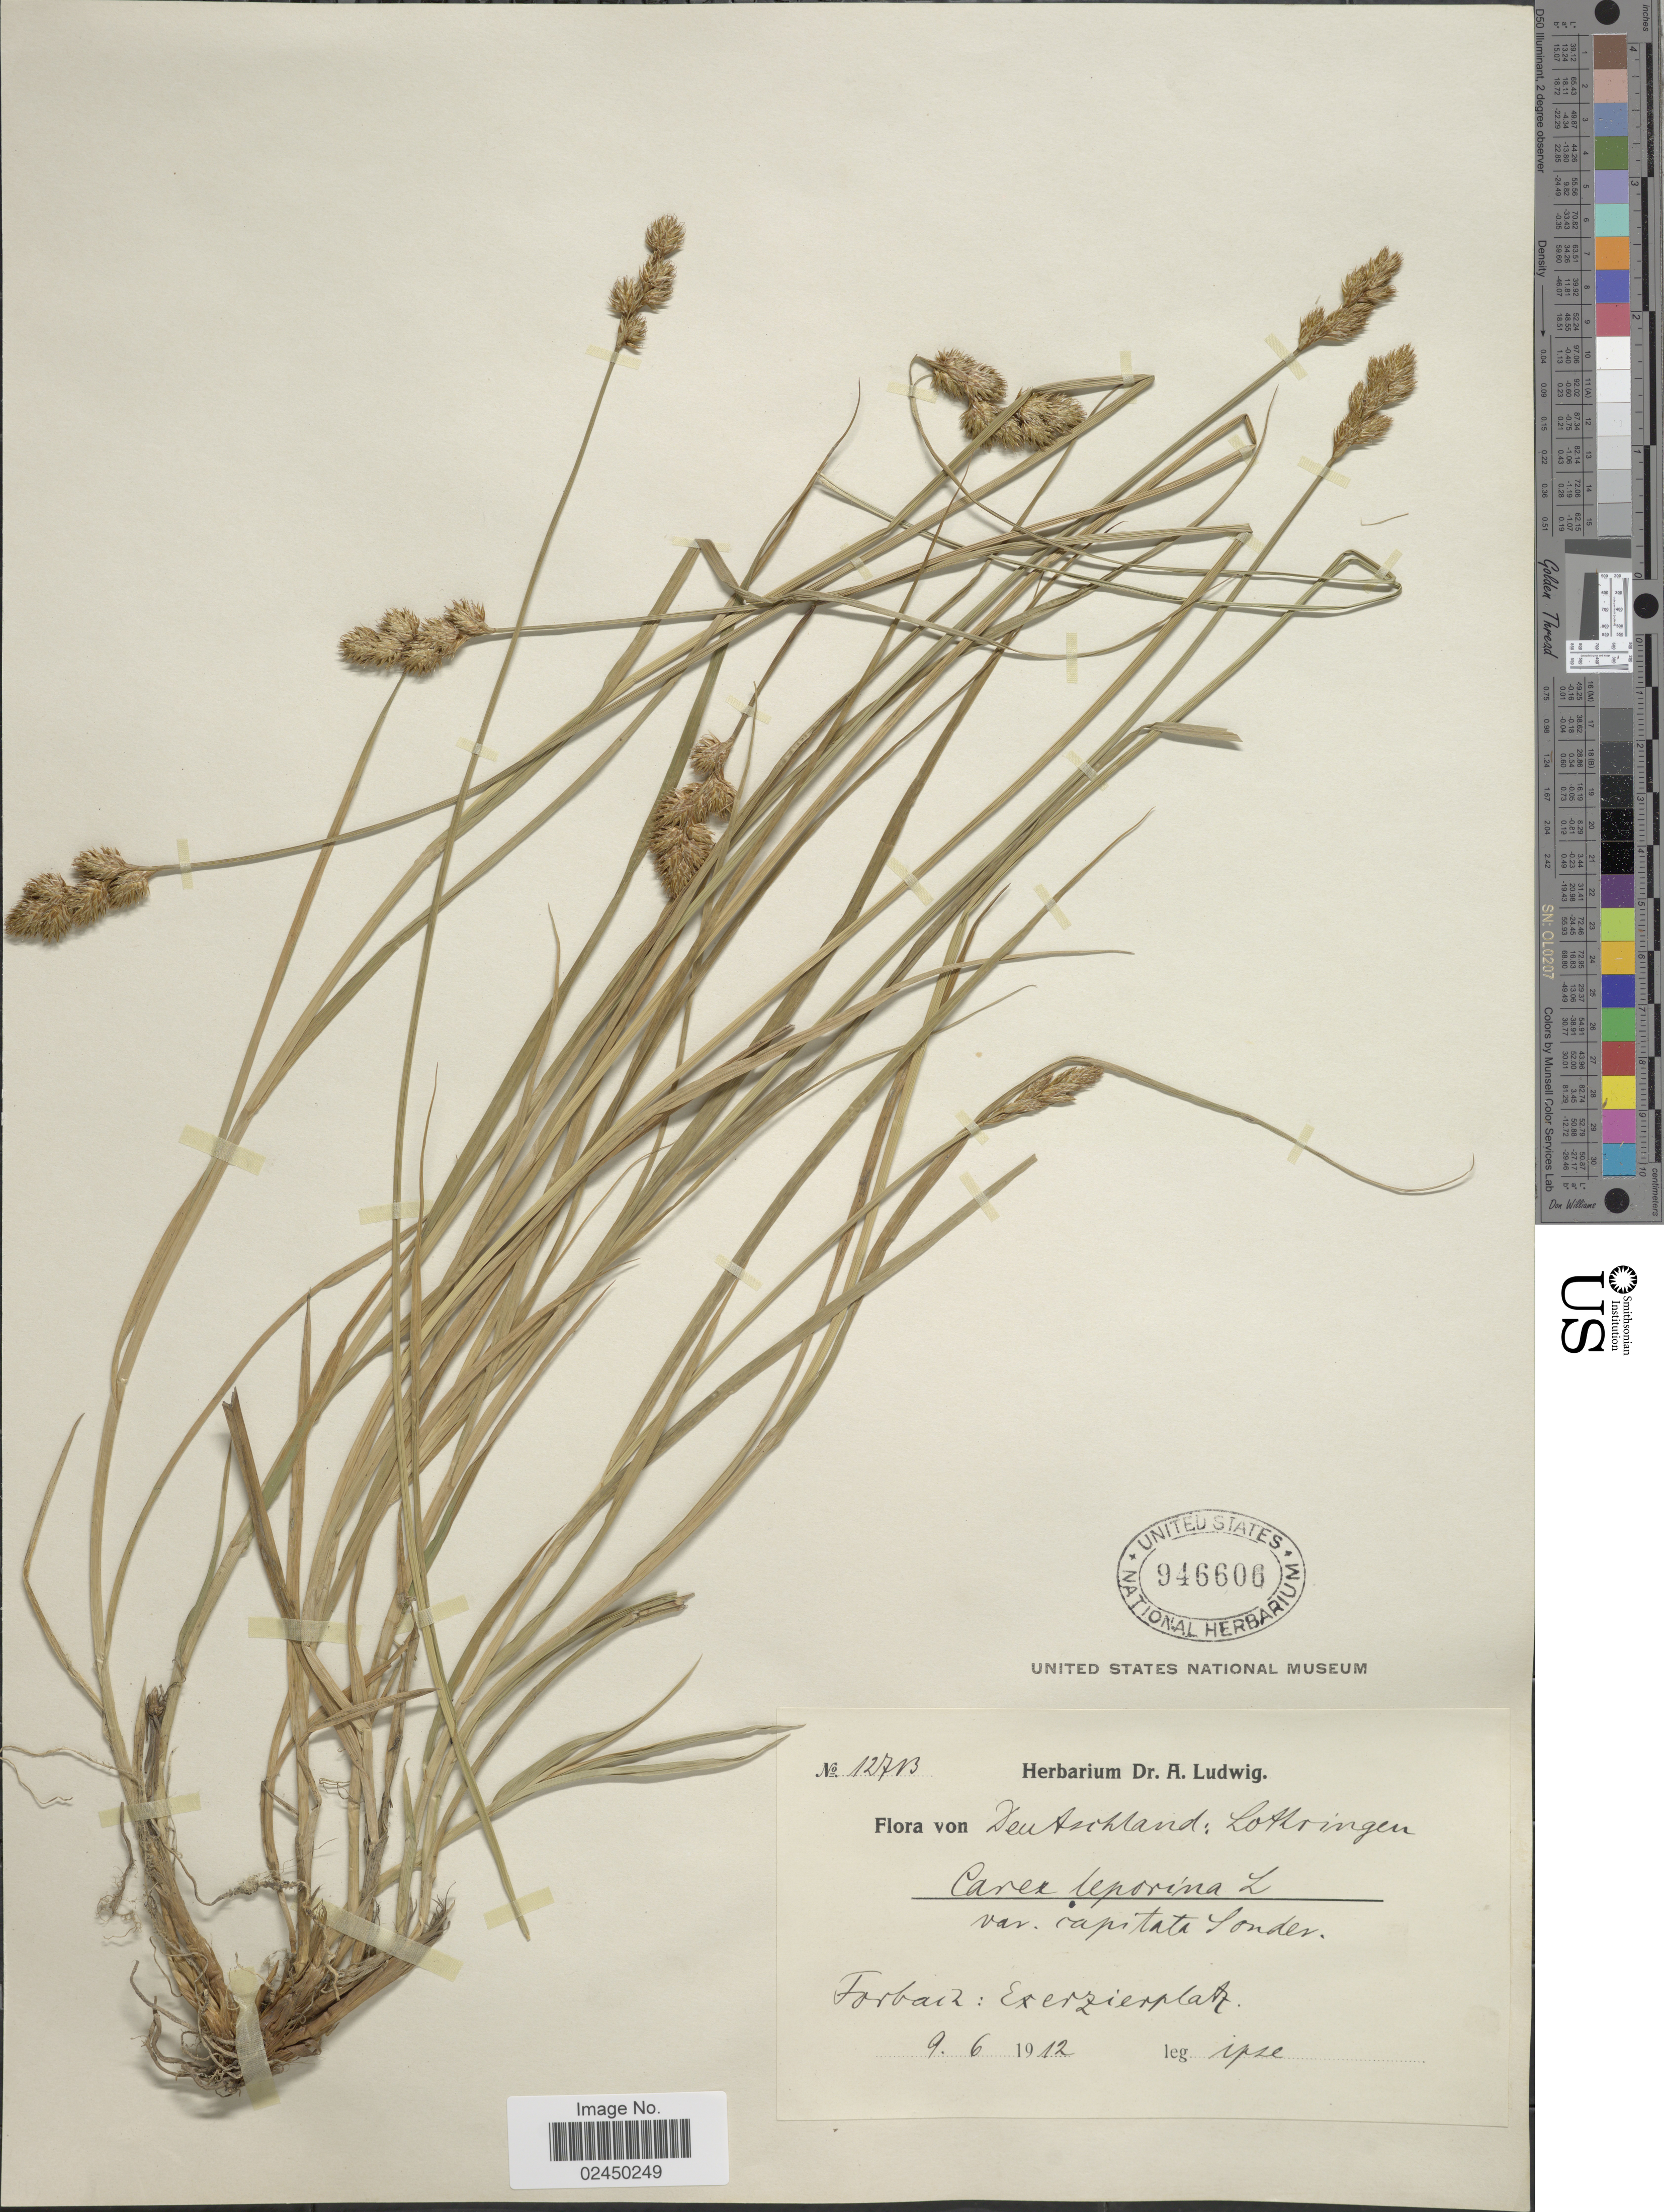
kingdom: Plantae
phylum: Tracheophyta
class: Liliopsida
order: Poales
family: Cyperaceae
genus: Carex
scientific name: Carex leporina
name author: L.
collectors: A. Ludwig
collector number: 12713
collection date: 1912-06-09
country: Germany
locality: Deutschland: Lottringen, Forbach: Exerzierplatz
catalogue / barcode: US 946606